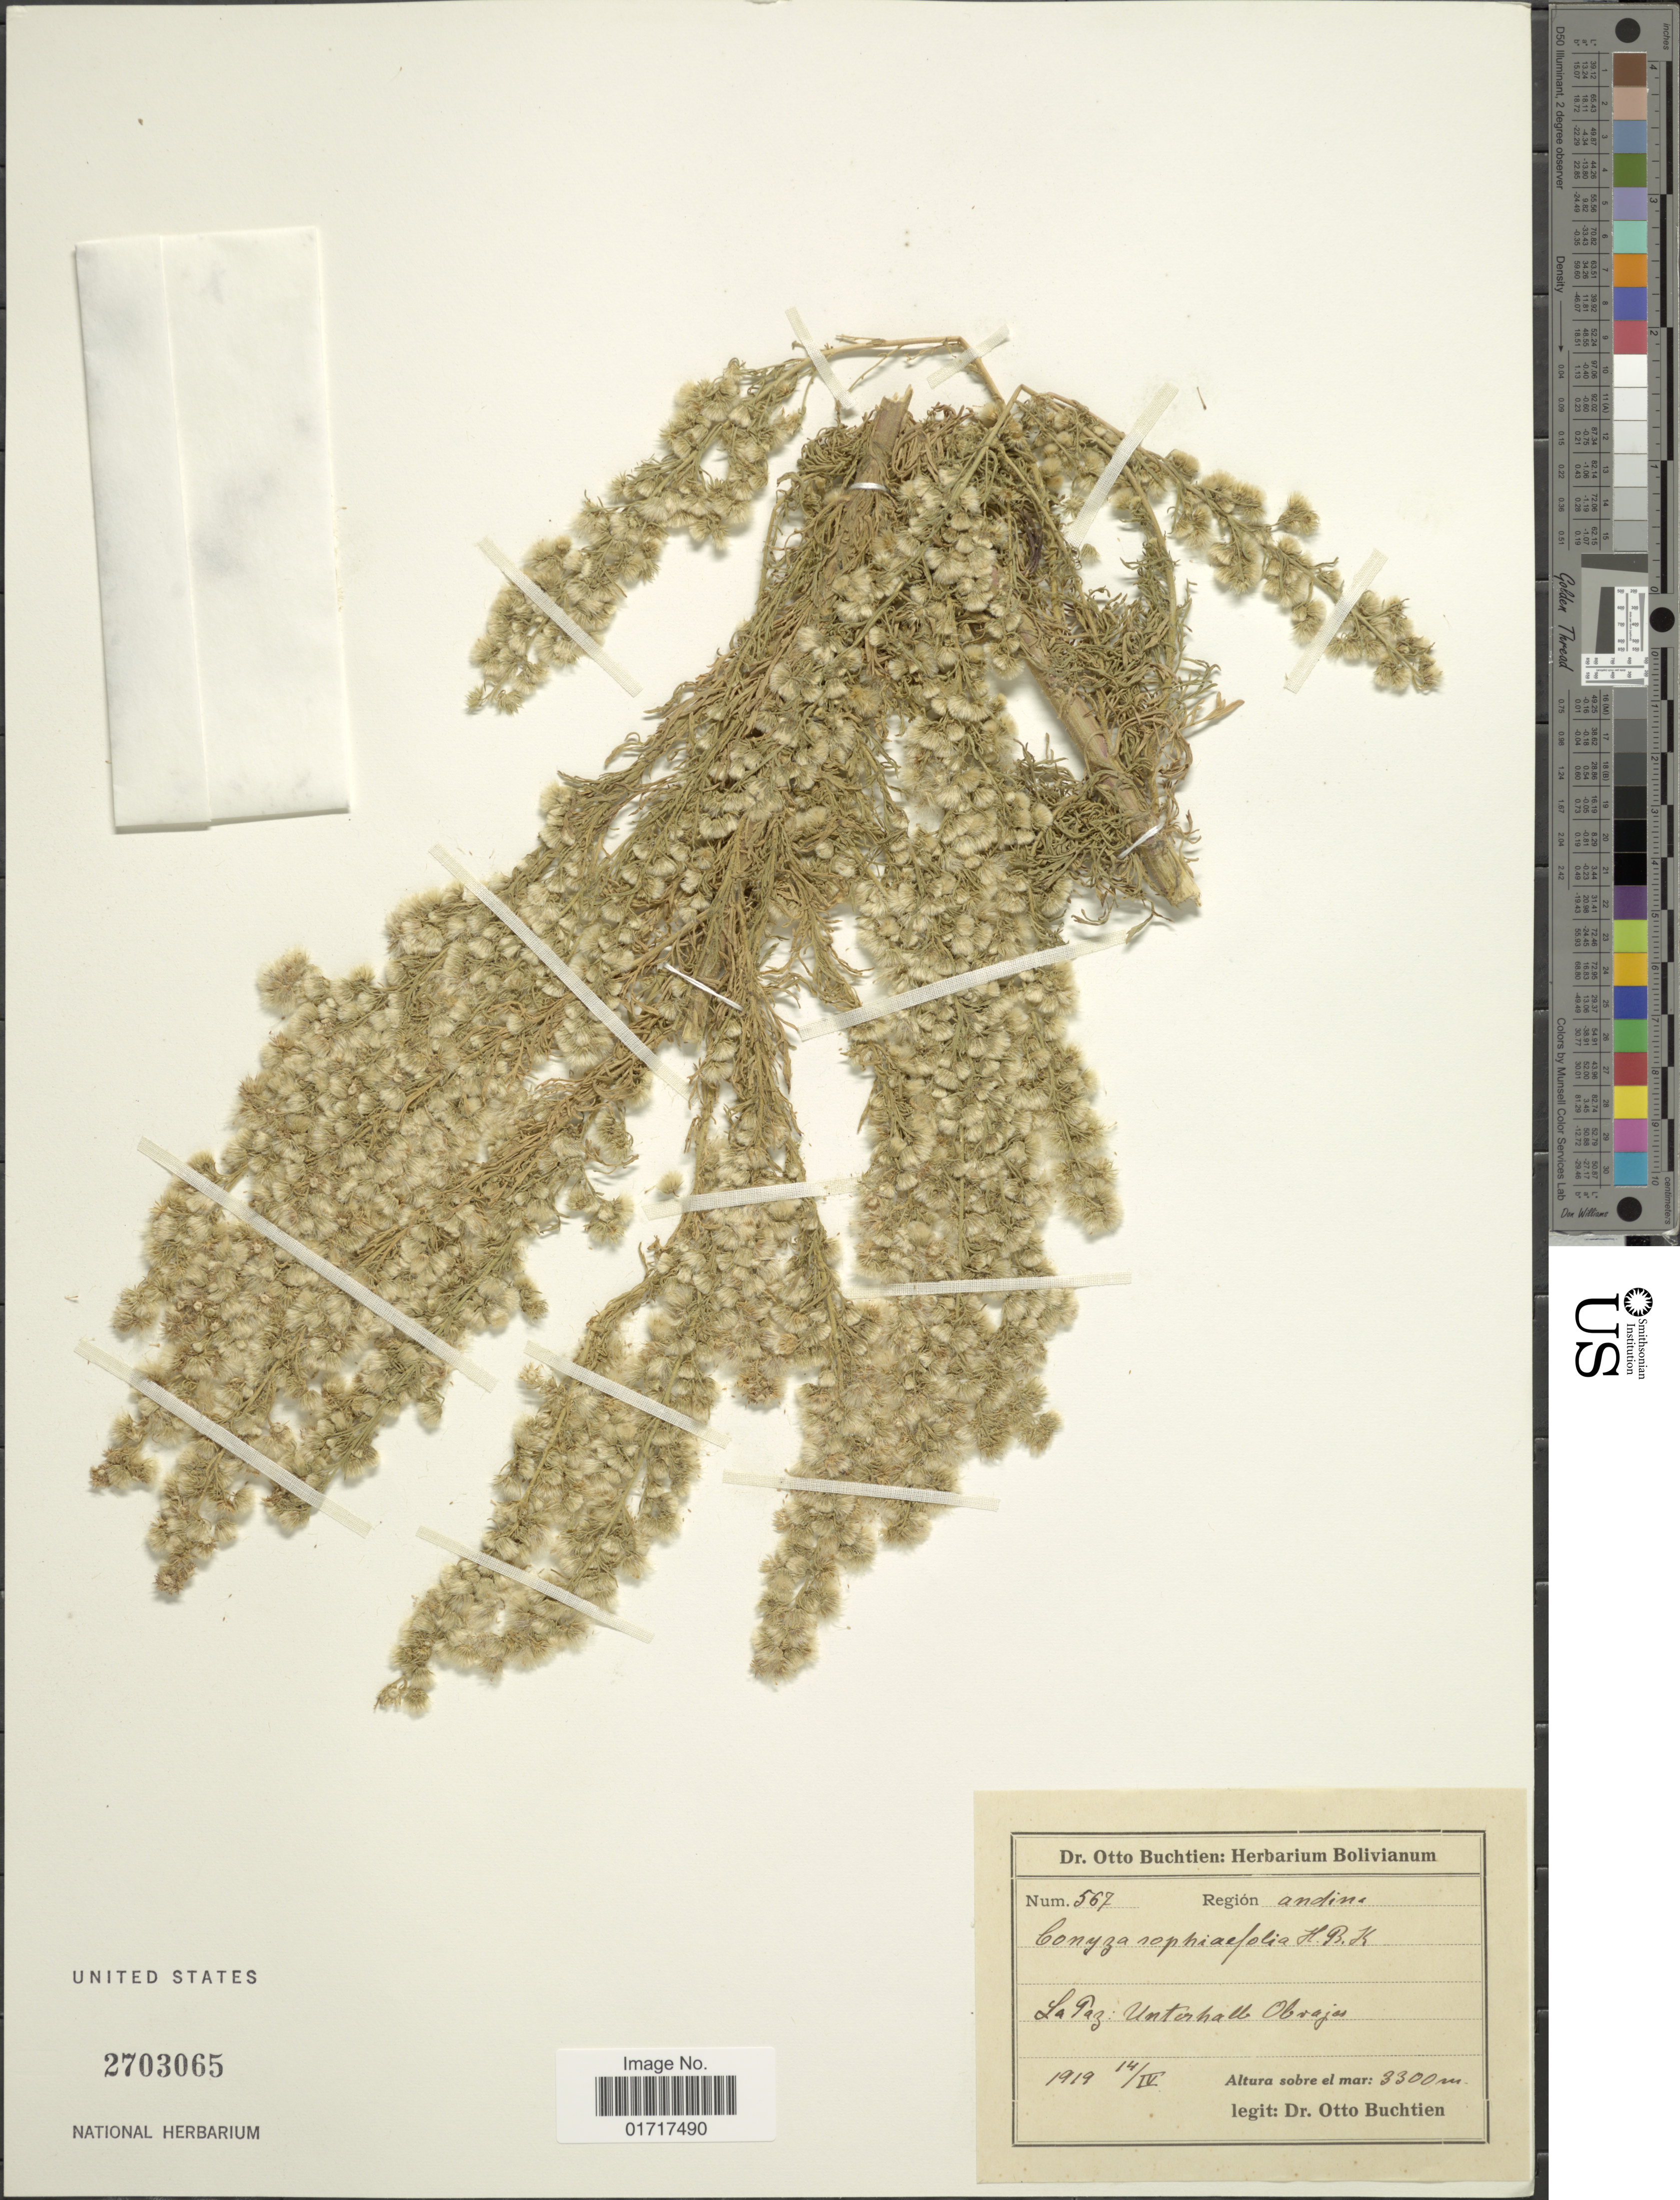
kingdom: Plantae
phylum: Tracheophyta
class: Magnoliopsida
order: Asterales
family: Asteraceae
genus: Conyza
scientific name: Conyza sophiaefolia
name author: Kunth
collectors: O. Buchtien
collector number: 567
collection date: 1919-04-14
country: Bolivia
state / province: La Paz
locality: La Paz: Unterhalb Obrajas,Region andina.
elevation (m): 3300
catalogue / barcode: US 2703065